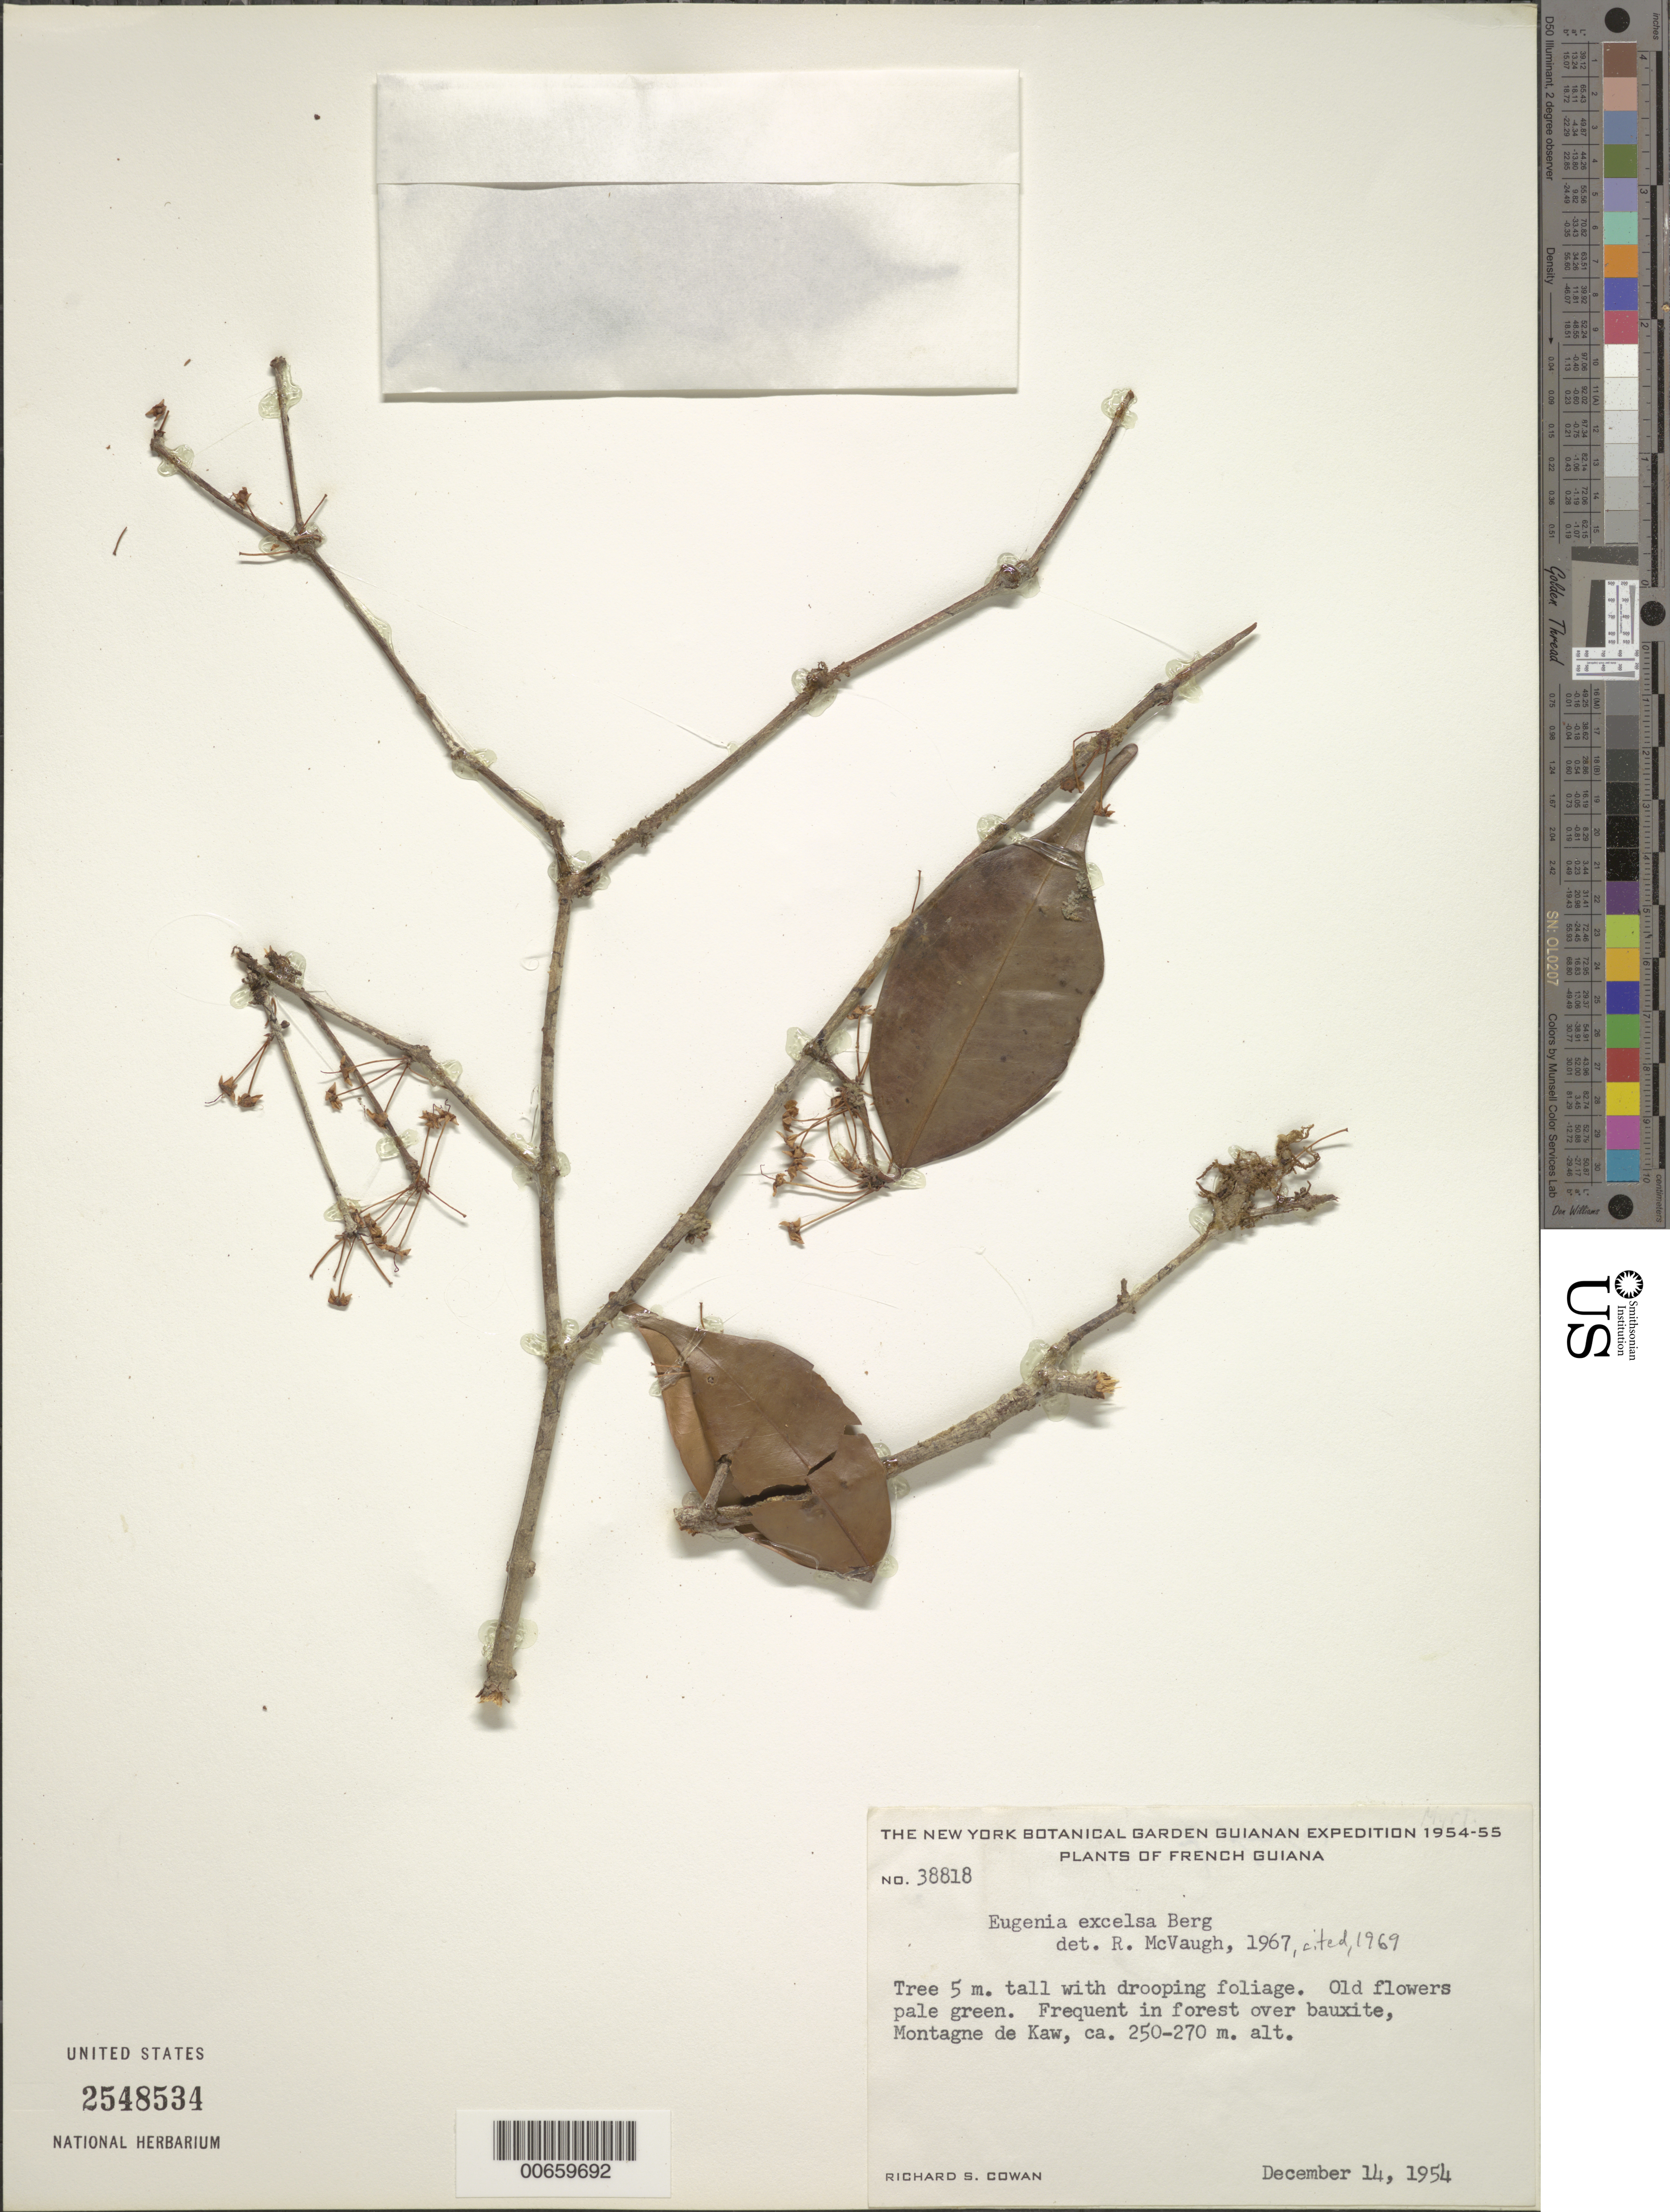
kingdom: Plantae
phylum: Tracheophyta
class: Magnoliopsida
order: Myrtales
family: Myrtaceae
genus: Eugenia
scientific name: Eugenia excelsa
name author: O. Berg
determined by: McVaugh, R.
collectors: R. S. Cowan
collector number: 38818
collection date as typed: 14-Dec-54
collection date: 1954-12-14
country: French Guiana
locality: Montagne de Kaw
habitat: Forest in bauxite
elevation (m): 250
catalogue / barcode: US 2548534